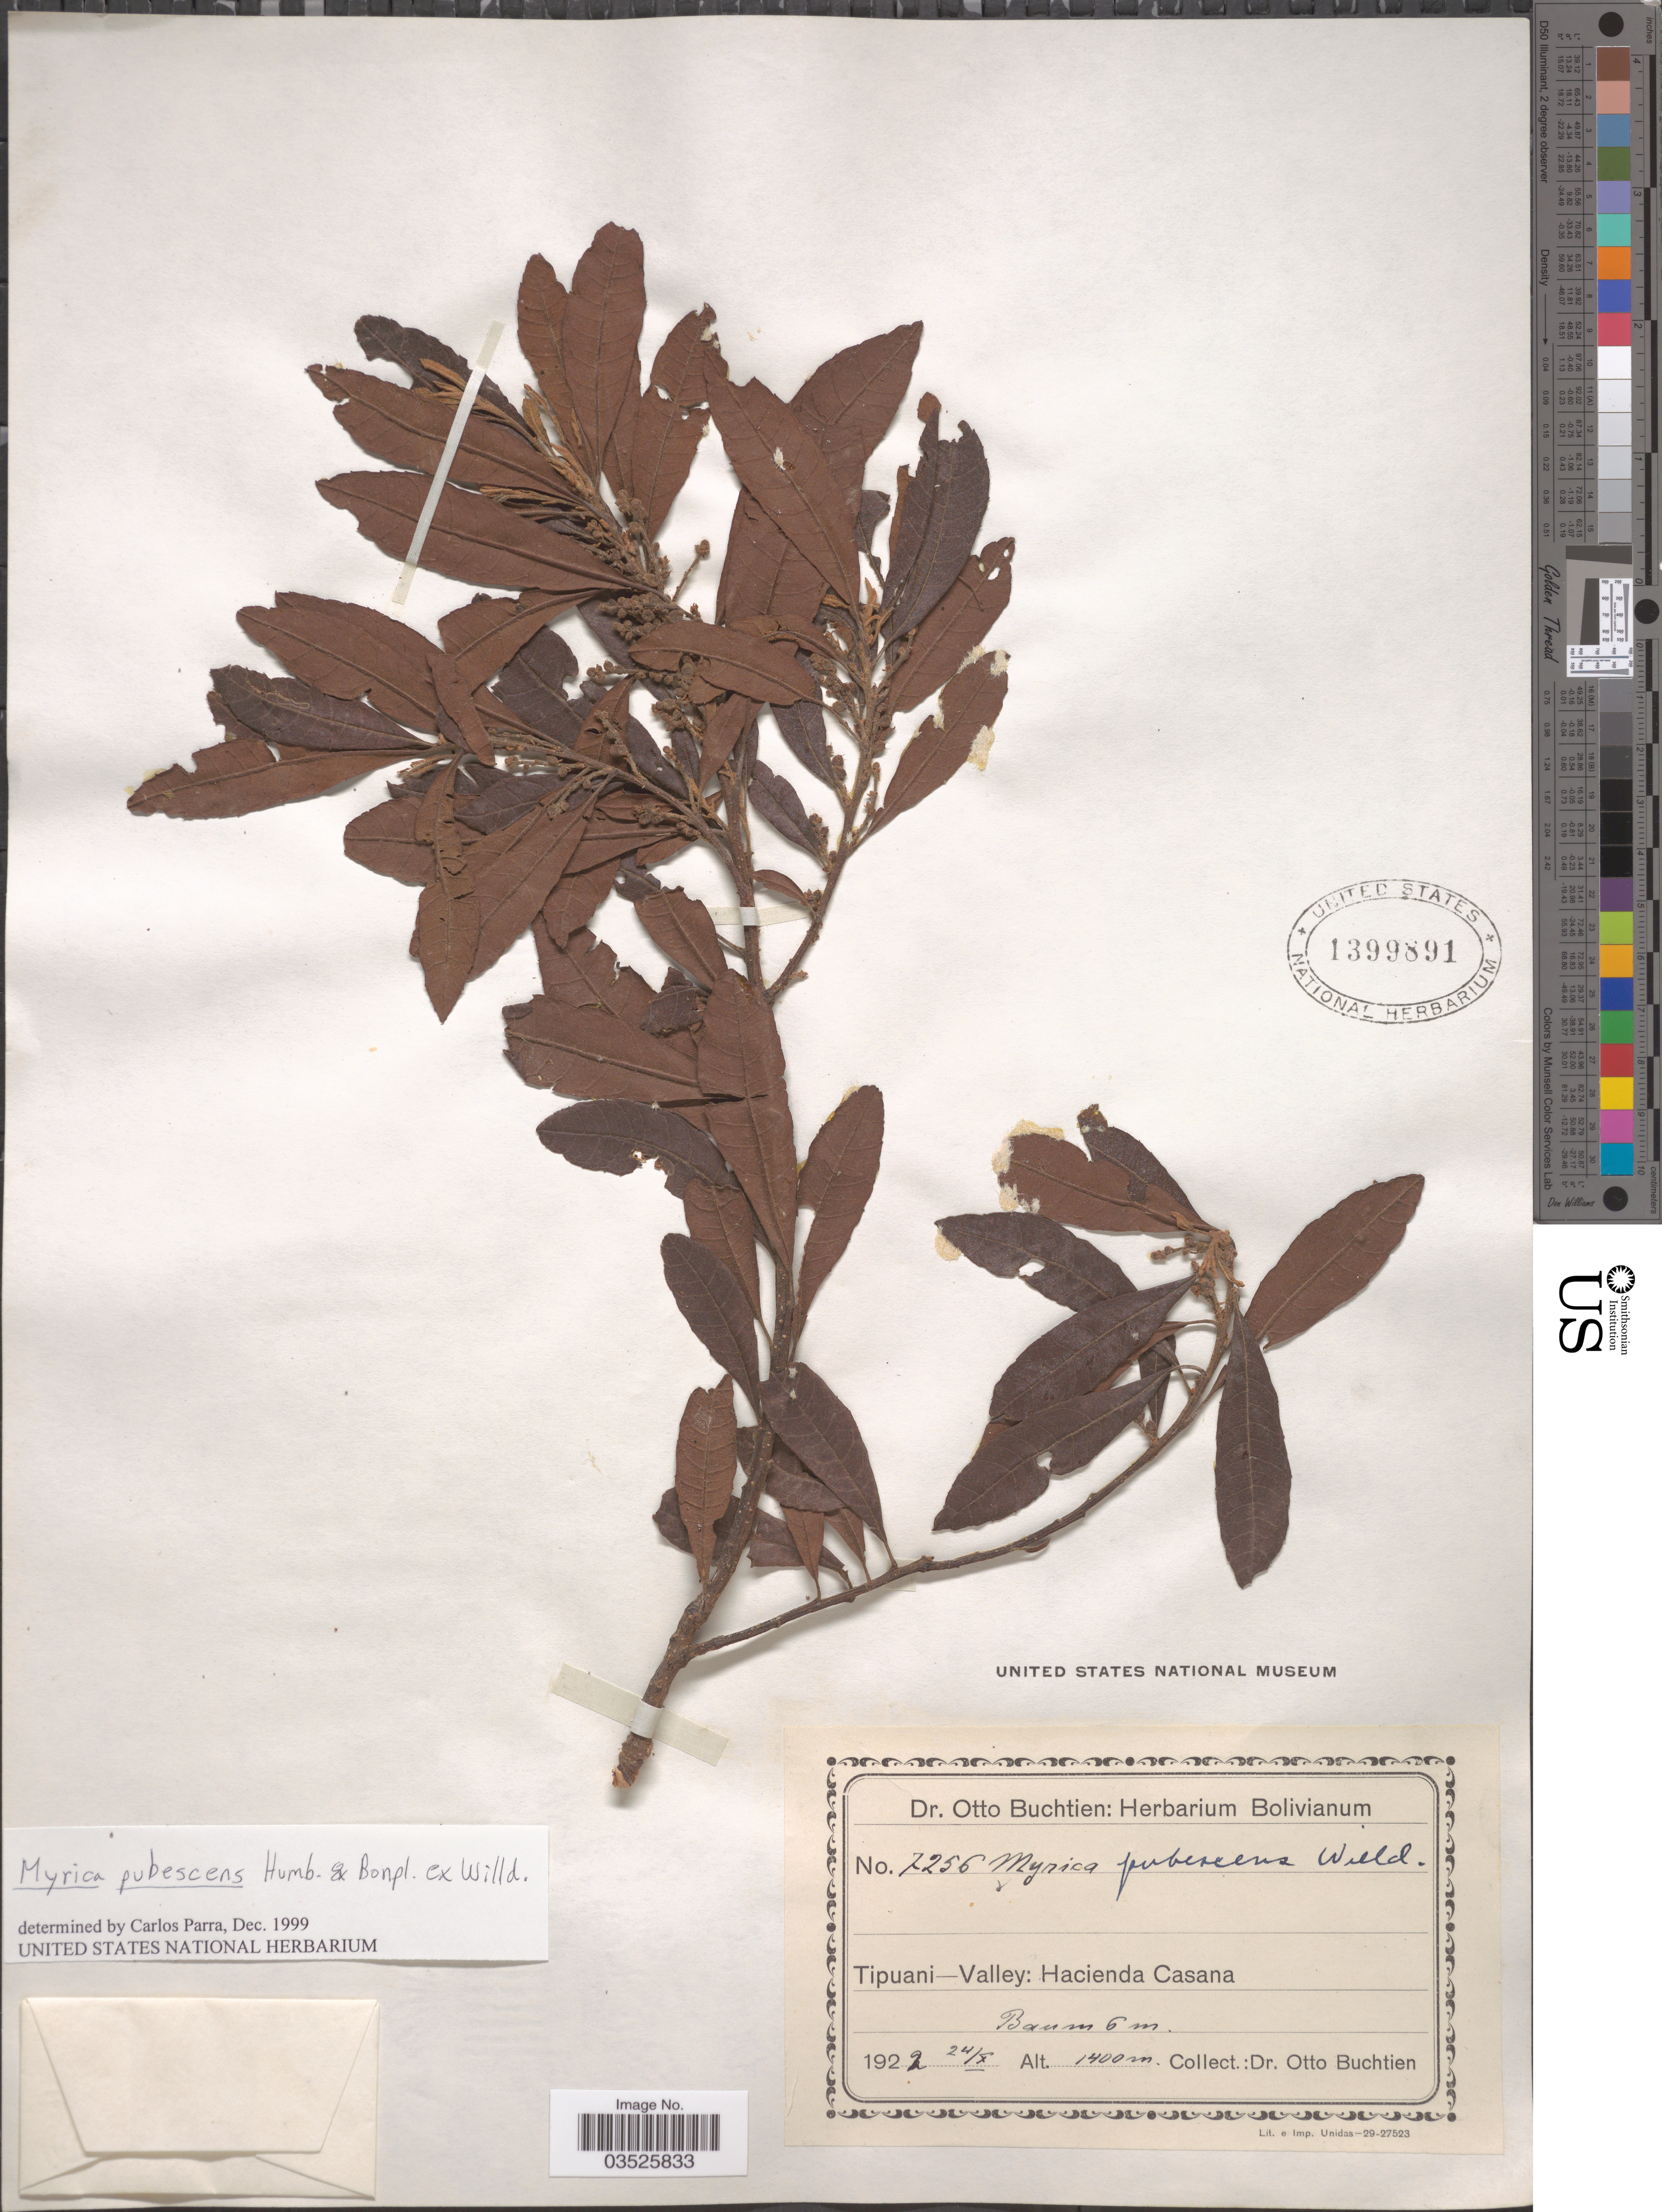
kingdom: Plantae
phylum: Tracheophyta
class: Magnoliopsida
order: Fagales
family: Myricaceae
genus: Morella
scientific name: Morella pubescens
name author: (Humb. & Bonpl. ex Willd.) Wilbur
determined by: Strong, M. T., (US), Smithsonian Institution - National Museum of Natural History (UNITED STATES)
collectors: O. Buchtien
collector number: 7256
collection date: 1922-10-24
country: Bolivia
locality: Tipuani-Valley: Hacienda Casana.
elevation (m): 1400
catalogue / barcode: US 1399891